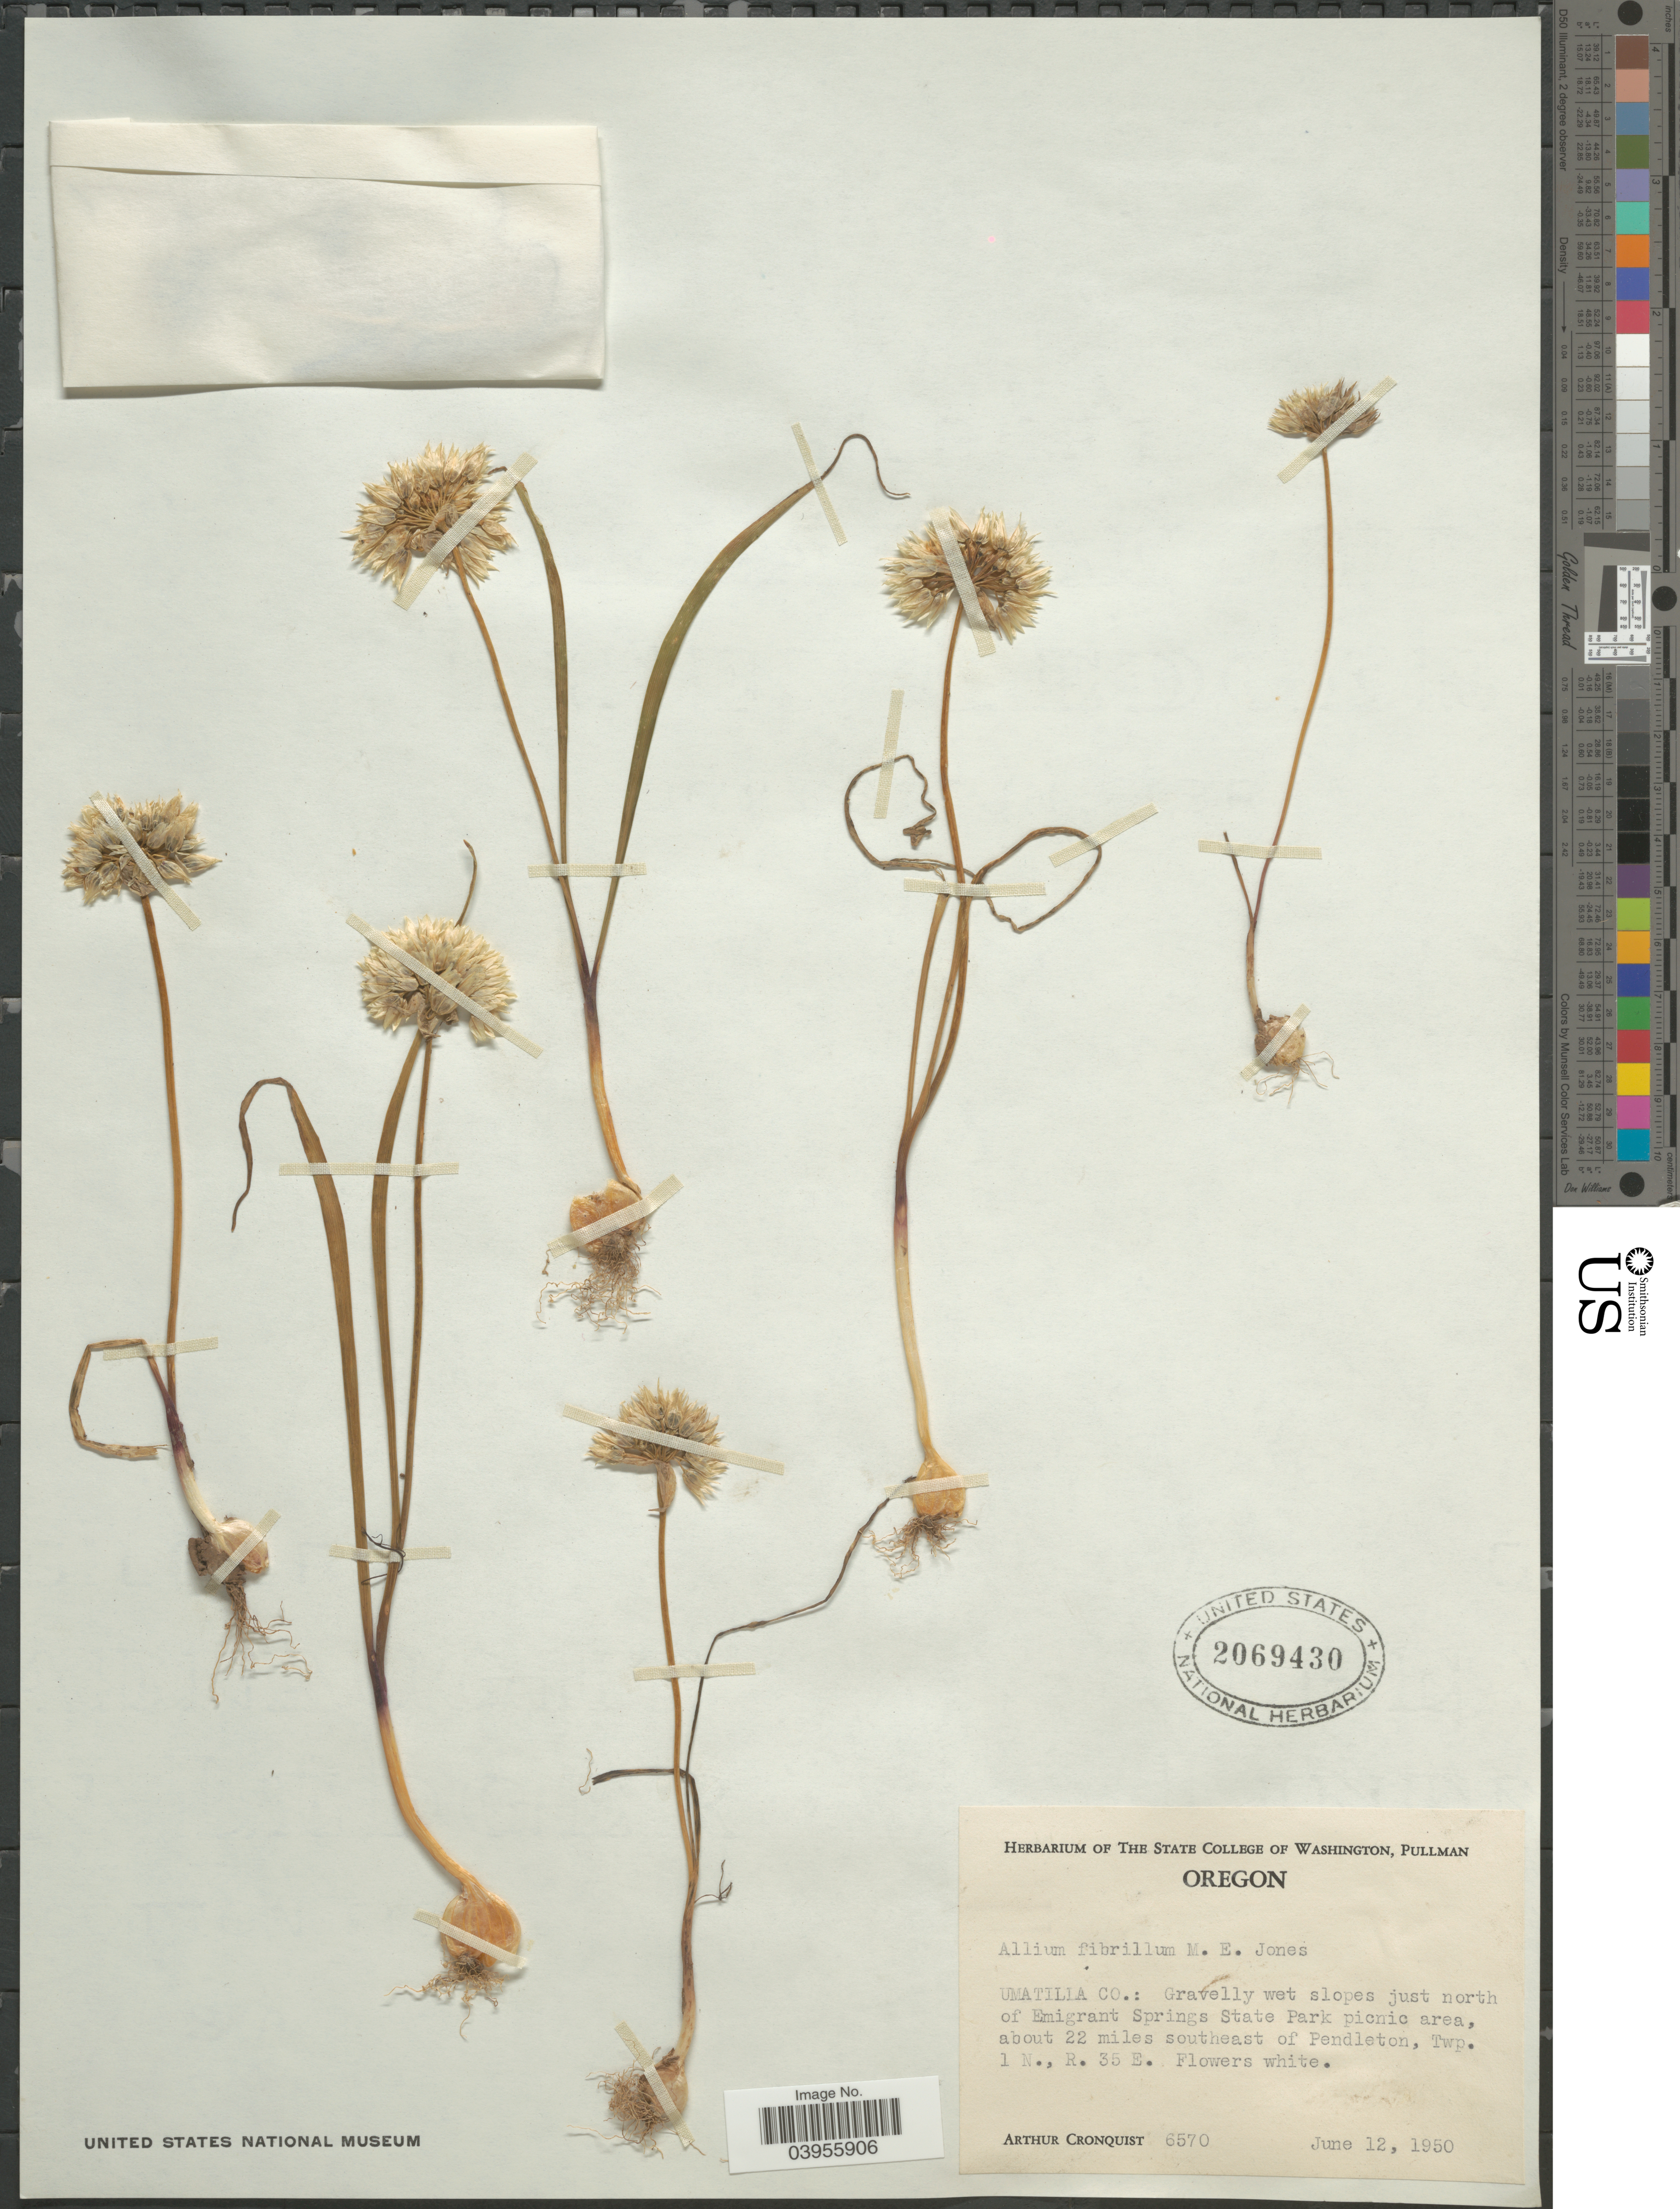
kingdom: Plantae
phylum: Tracheophyta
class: Liliopsida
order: Asparagales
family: Amaryllidaceae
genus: Allium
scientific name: Allium fibrillum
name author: M.E. Jones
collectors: A. J. Cronquist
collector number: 6570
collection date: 1950-06-12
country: United States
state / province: Oregon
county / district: Umatilla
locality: Umatilla Co.: Gravelly wet slopes just north of Emigrant Springs State Park picnic area, about 22 miles southeast of Pendleton, Twp. 1 N., R. 35 E.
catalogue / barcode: US 2069430